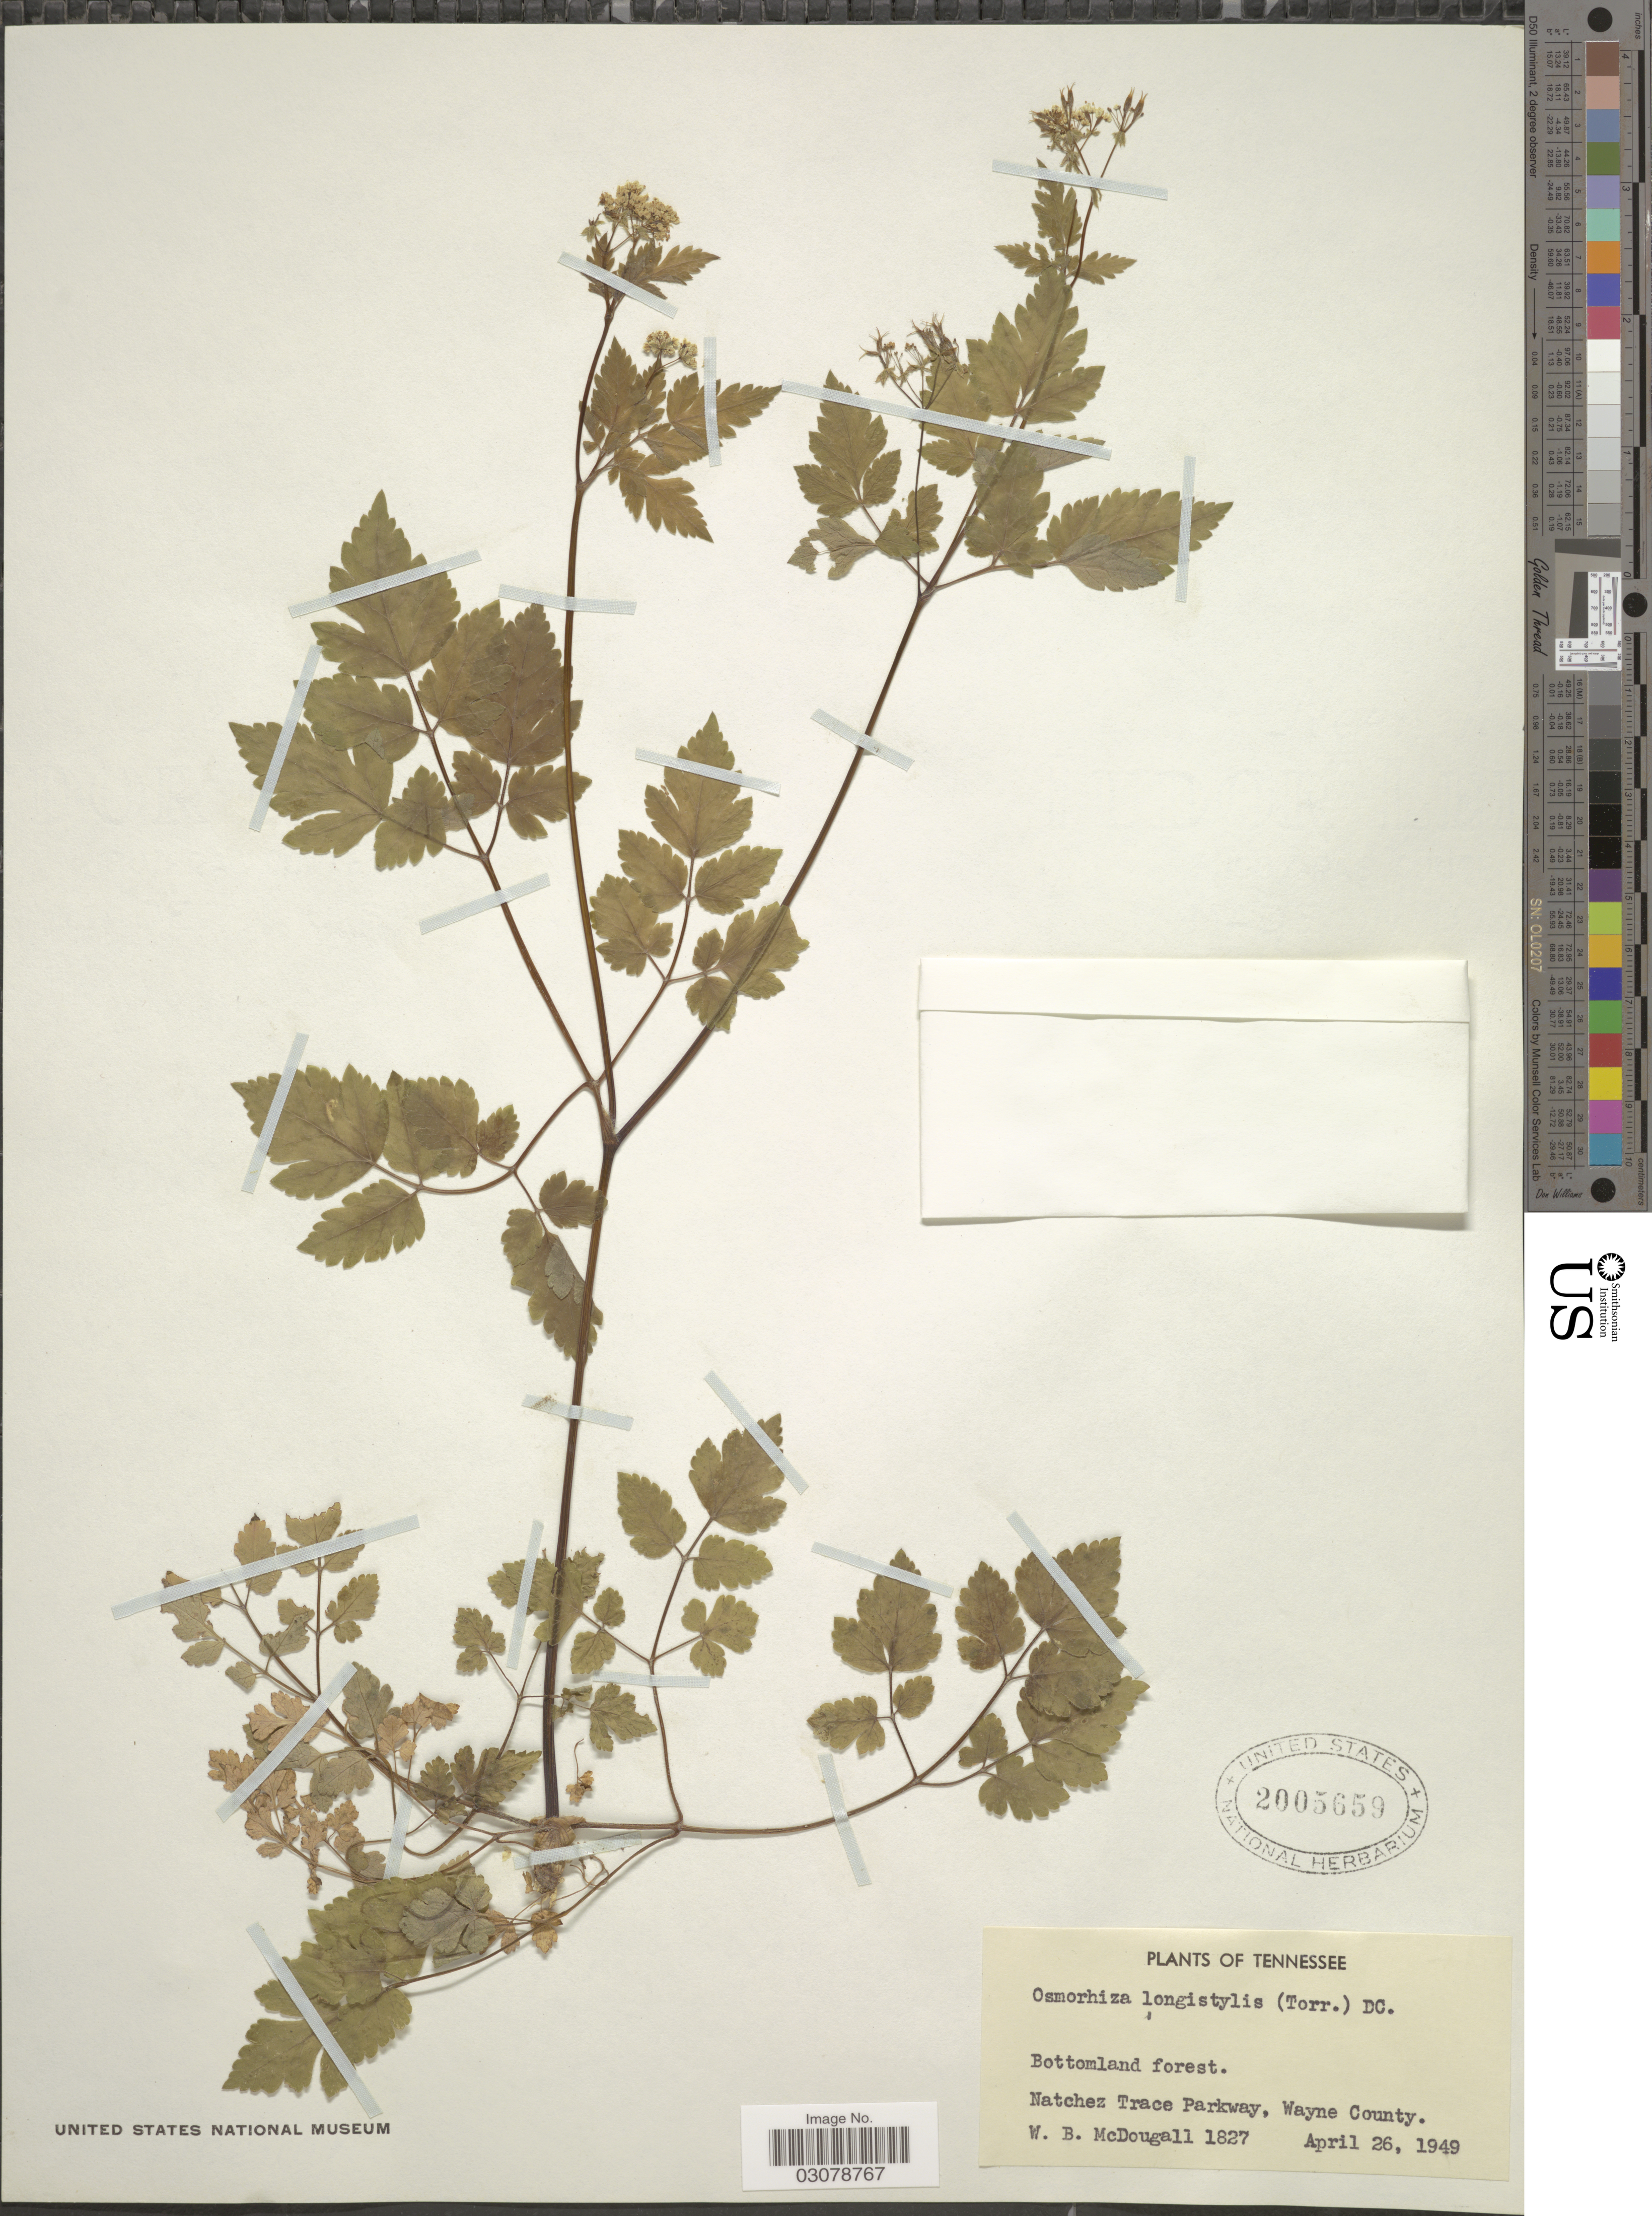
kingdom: Plantae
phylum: Tracheophyta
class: Magnoliopsida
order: Apiales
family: Apiaceae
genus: Osmorhiza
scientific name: Osmorhiza longistylis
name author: (Torr.) DC.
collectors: W. B. McDougall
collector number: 1827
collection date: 1949-04-26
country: United States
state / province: Tennessee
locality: Bottomland forest, Natchez Trace Parkway, Wayne County.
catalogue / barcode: US 2005659